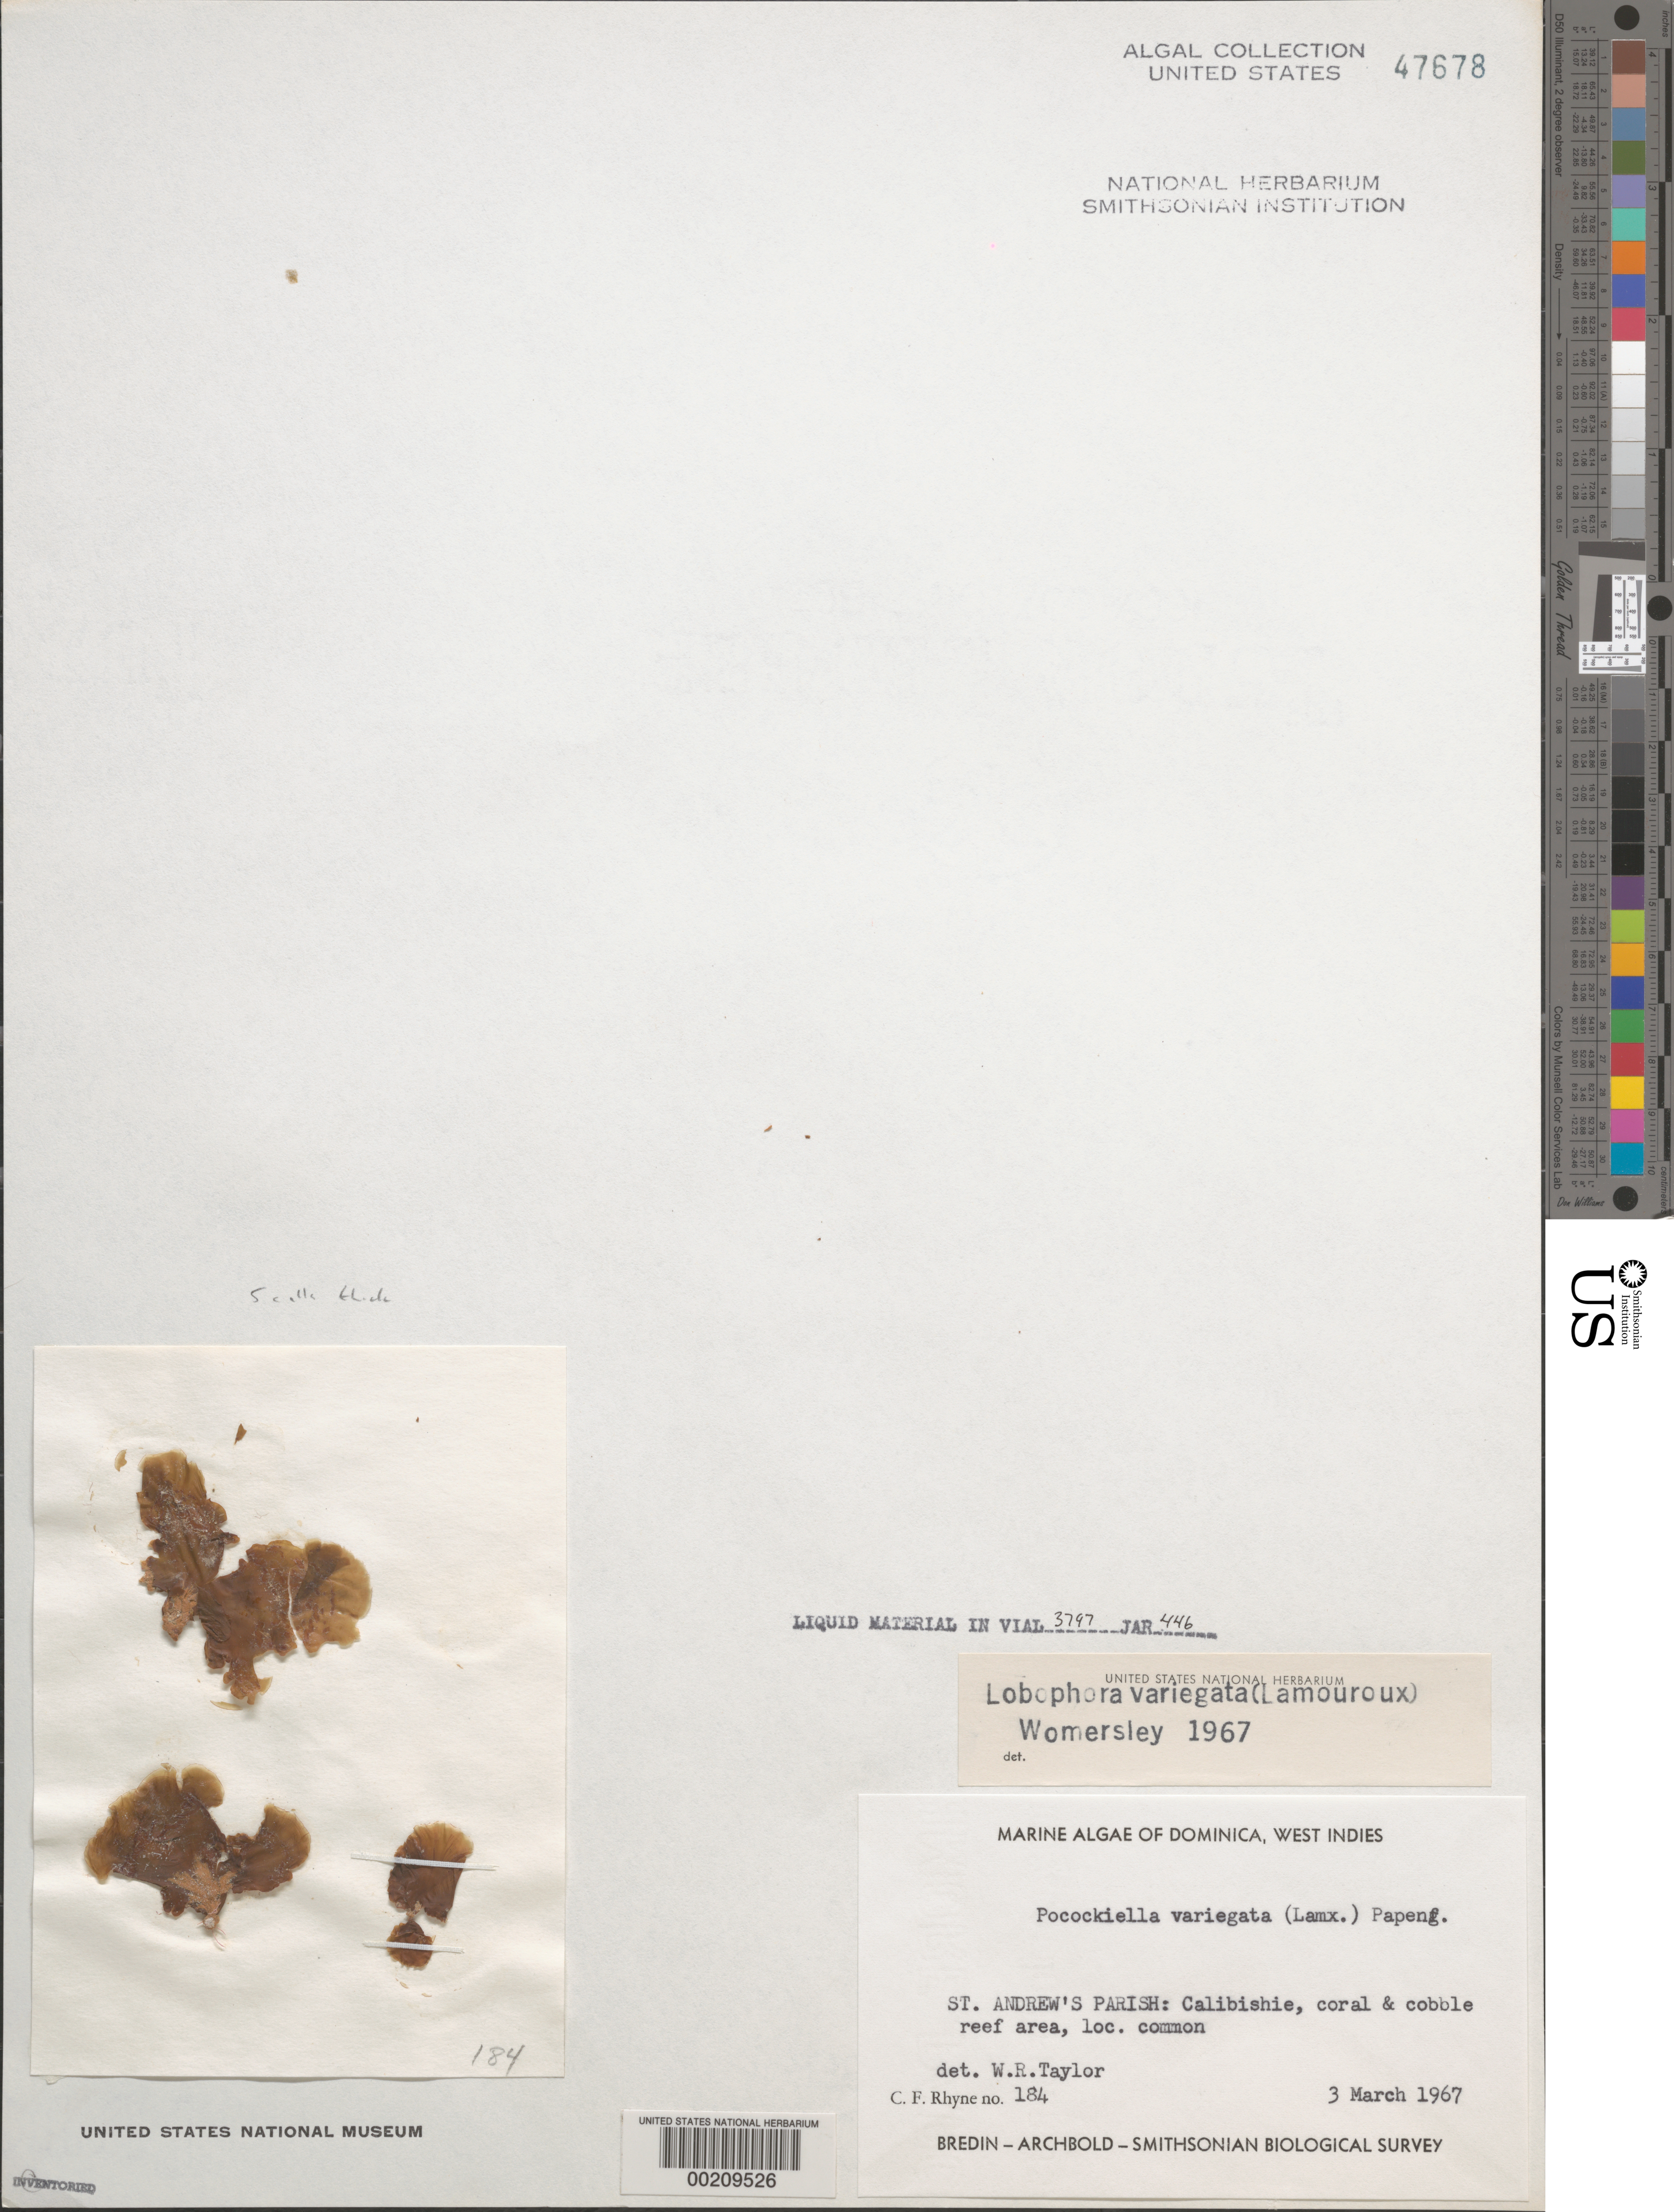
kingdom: Chromista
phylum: Ochrophyta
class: Phaeophyceae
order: Dictyotales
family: Dictyotaceae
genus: Lobophora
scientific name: Lobophora variegata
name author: (J.V.Lamouroux) Womersley & E.C. Oliveira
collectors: C. Rhyne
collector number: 67-184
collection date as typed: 03 Mar 1967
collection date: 1967-03-03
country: Dominica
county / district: St. Andrew's Parish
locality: Calibishie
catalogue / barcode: US 47678